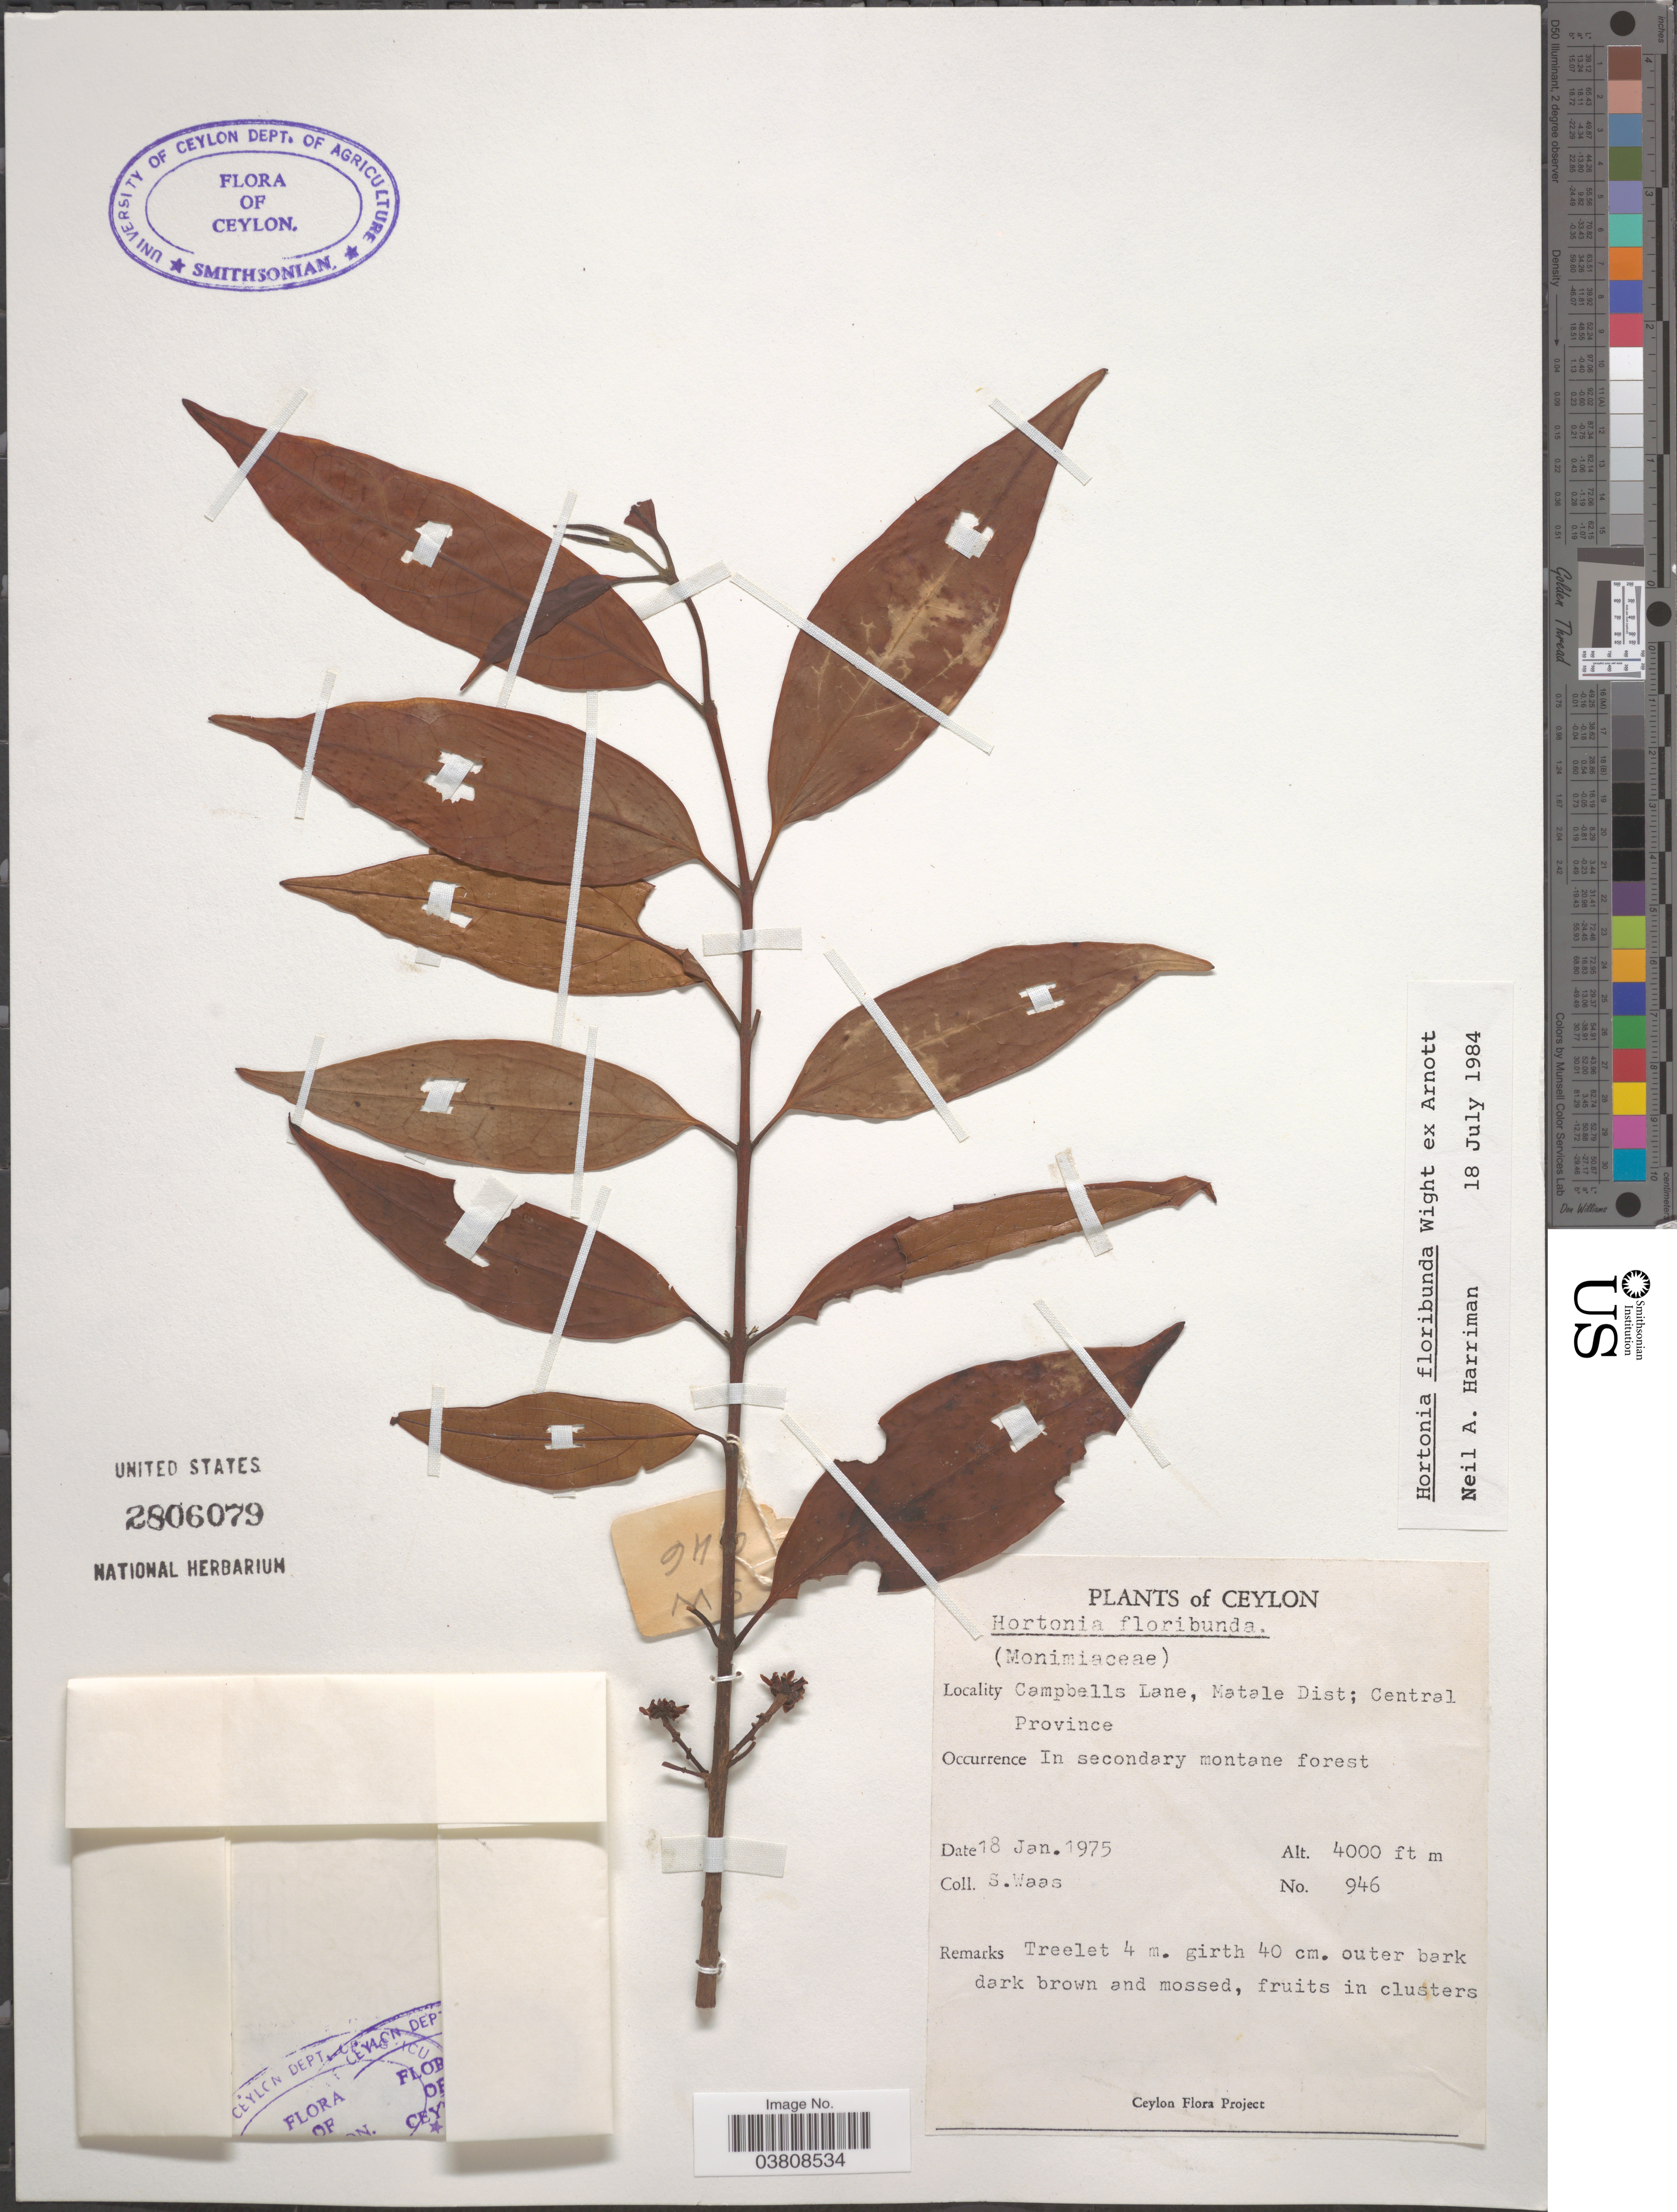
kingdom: Plantae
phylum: Tracheophyta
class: Magnoliopsida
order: Laurales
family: Monimiaceae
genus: Hortonia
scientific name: Hortonia floribunda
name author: Wight ex Arn.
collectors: S. Waas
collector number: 946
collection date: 1975-01-18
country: Sri Lanka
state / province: Central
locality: Ceylon. Campbells Lane, Matale Dist. In secondary montane forest.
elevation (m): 1219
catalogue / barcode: US 2806079